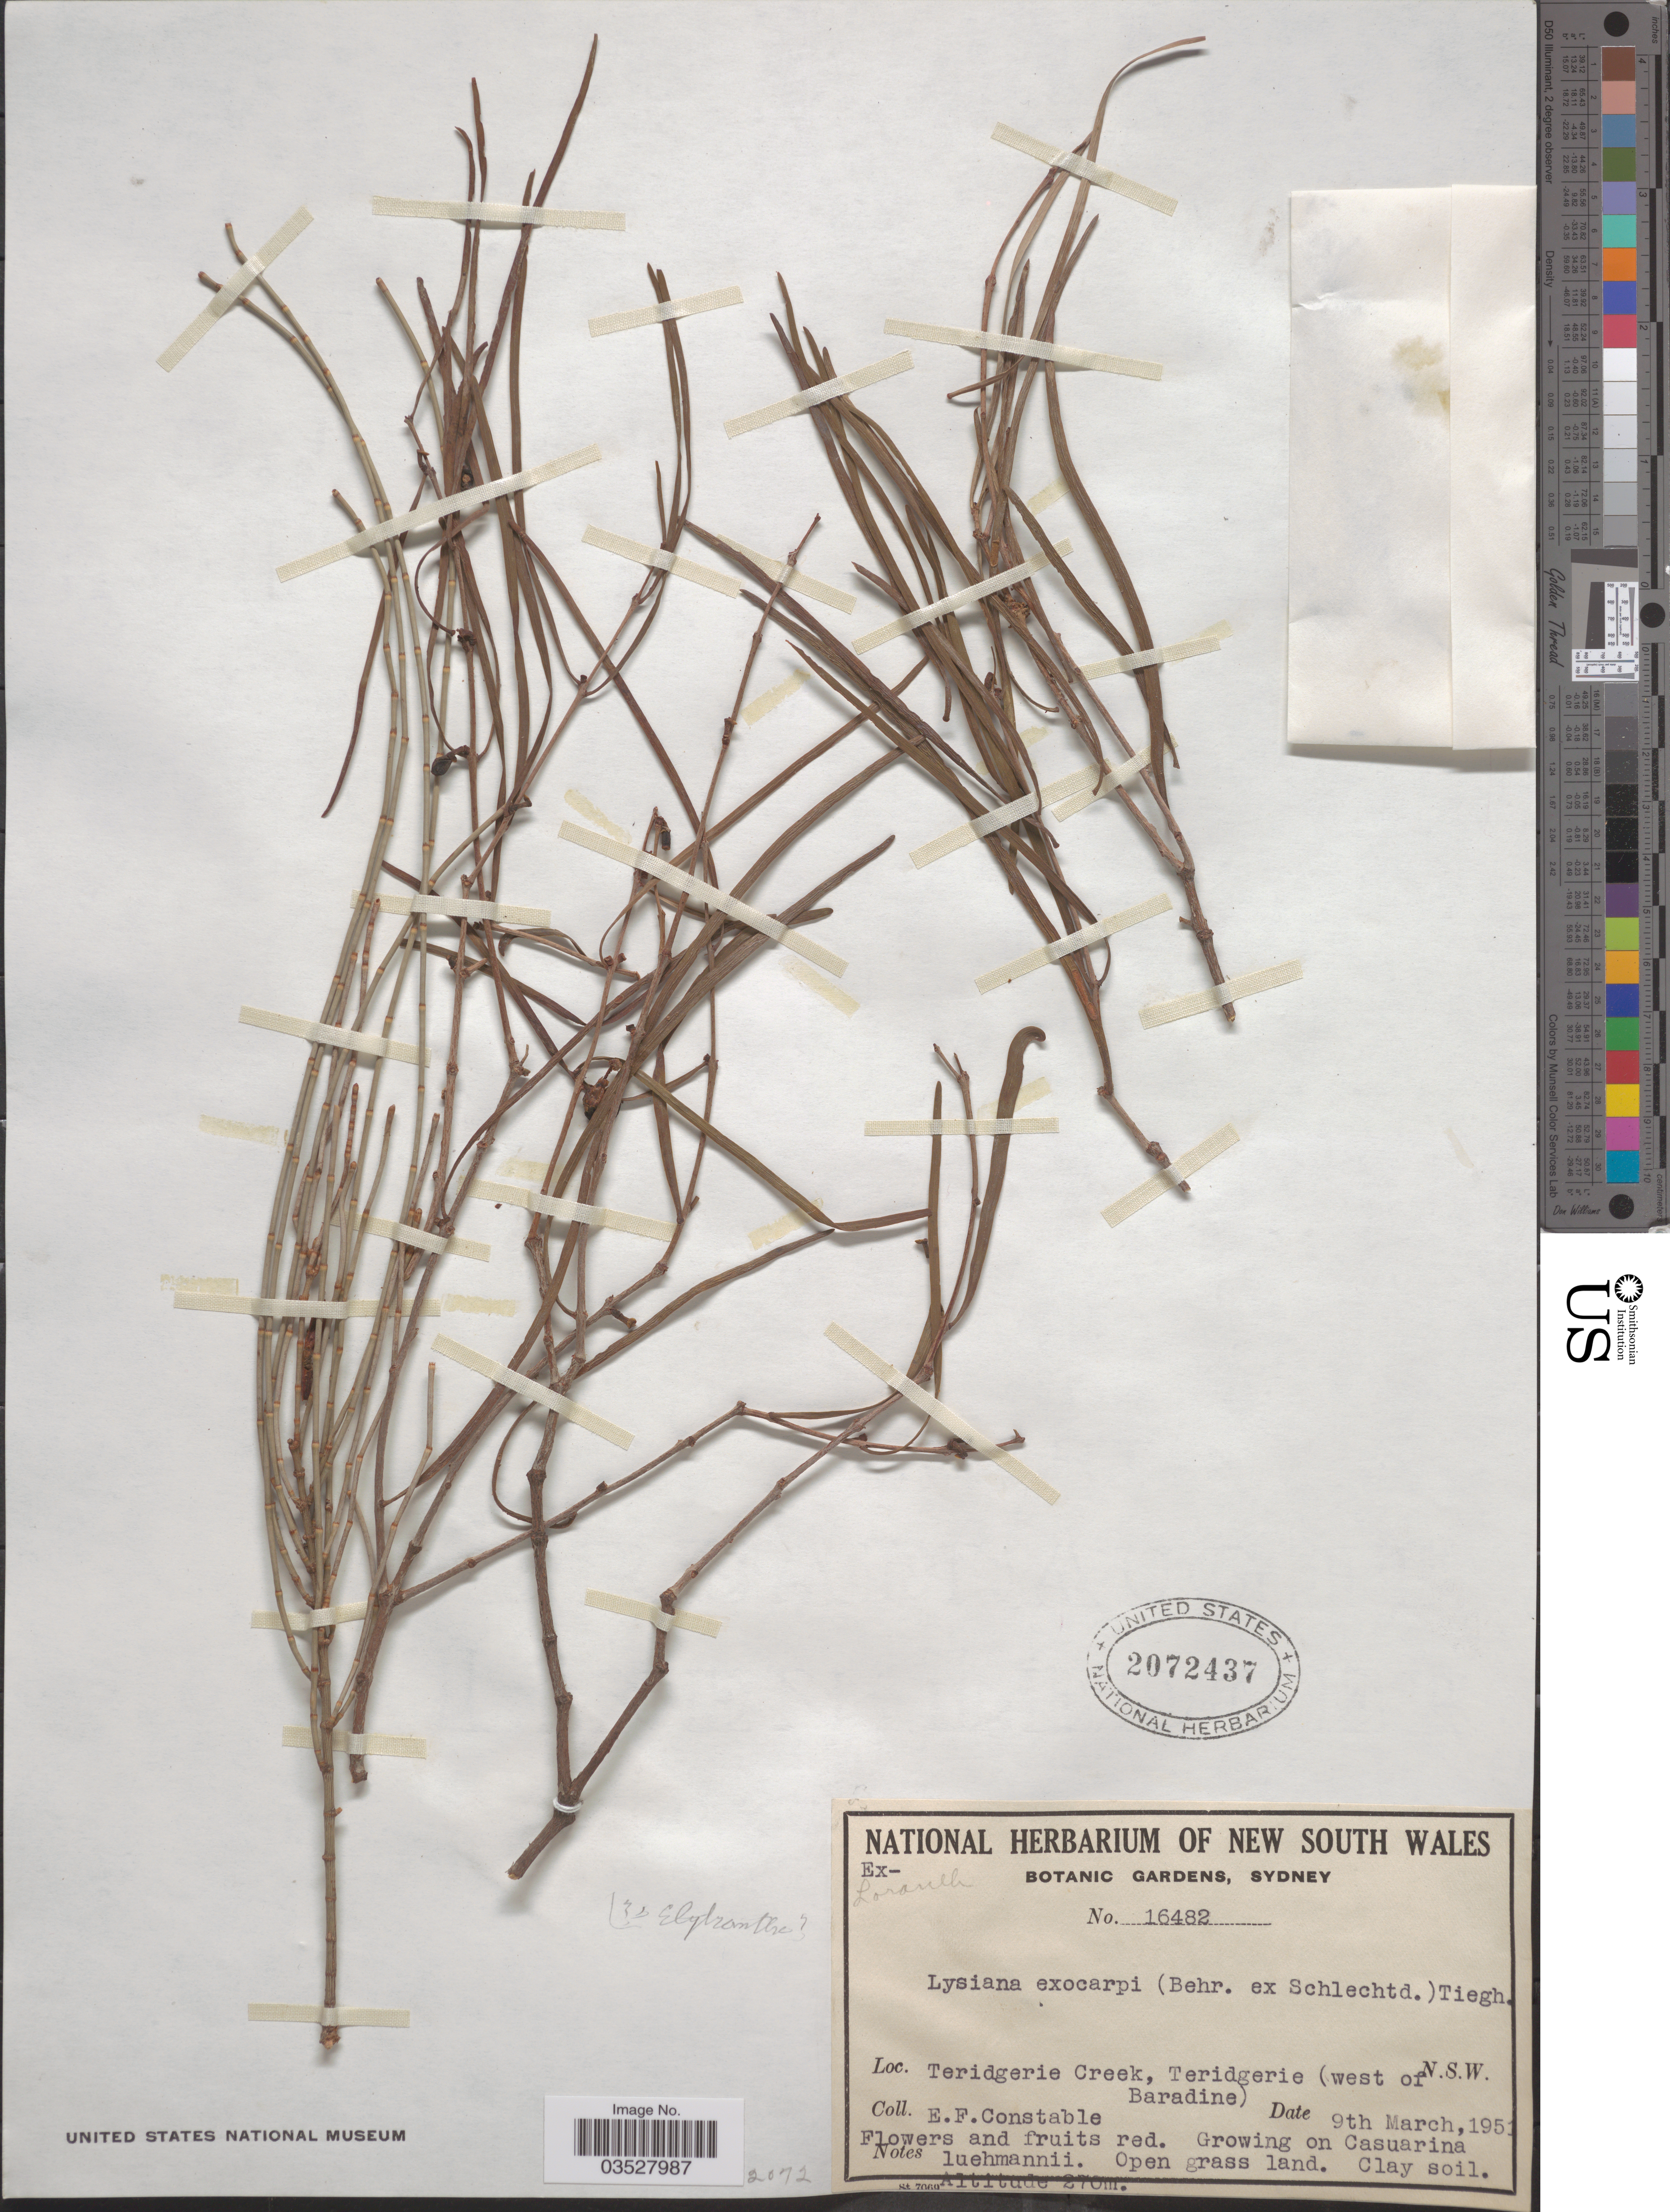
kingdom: Plantae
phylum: Tracheophyta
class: Magnoliopsida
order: Santalales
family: Loranthaceae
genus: Lysiana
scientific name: Lysiana exocarpi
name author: Tiegh.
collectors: E. F. Constable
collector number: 16482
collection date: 1951-03-09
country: Australia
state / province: New South Wales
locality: Teridgerie Creek, Teridgerie (west of Baradine). N.S.W.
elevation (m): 270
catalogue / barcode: US 2072437